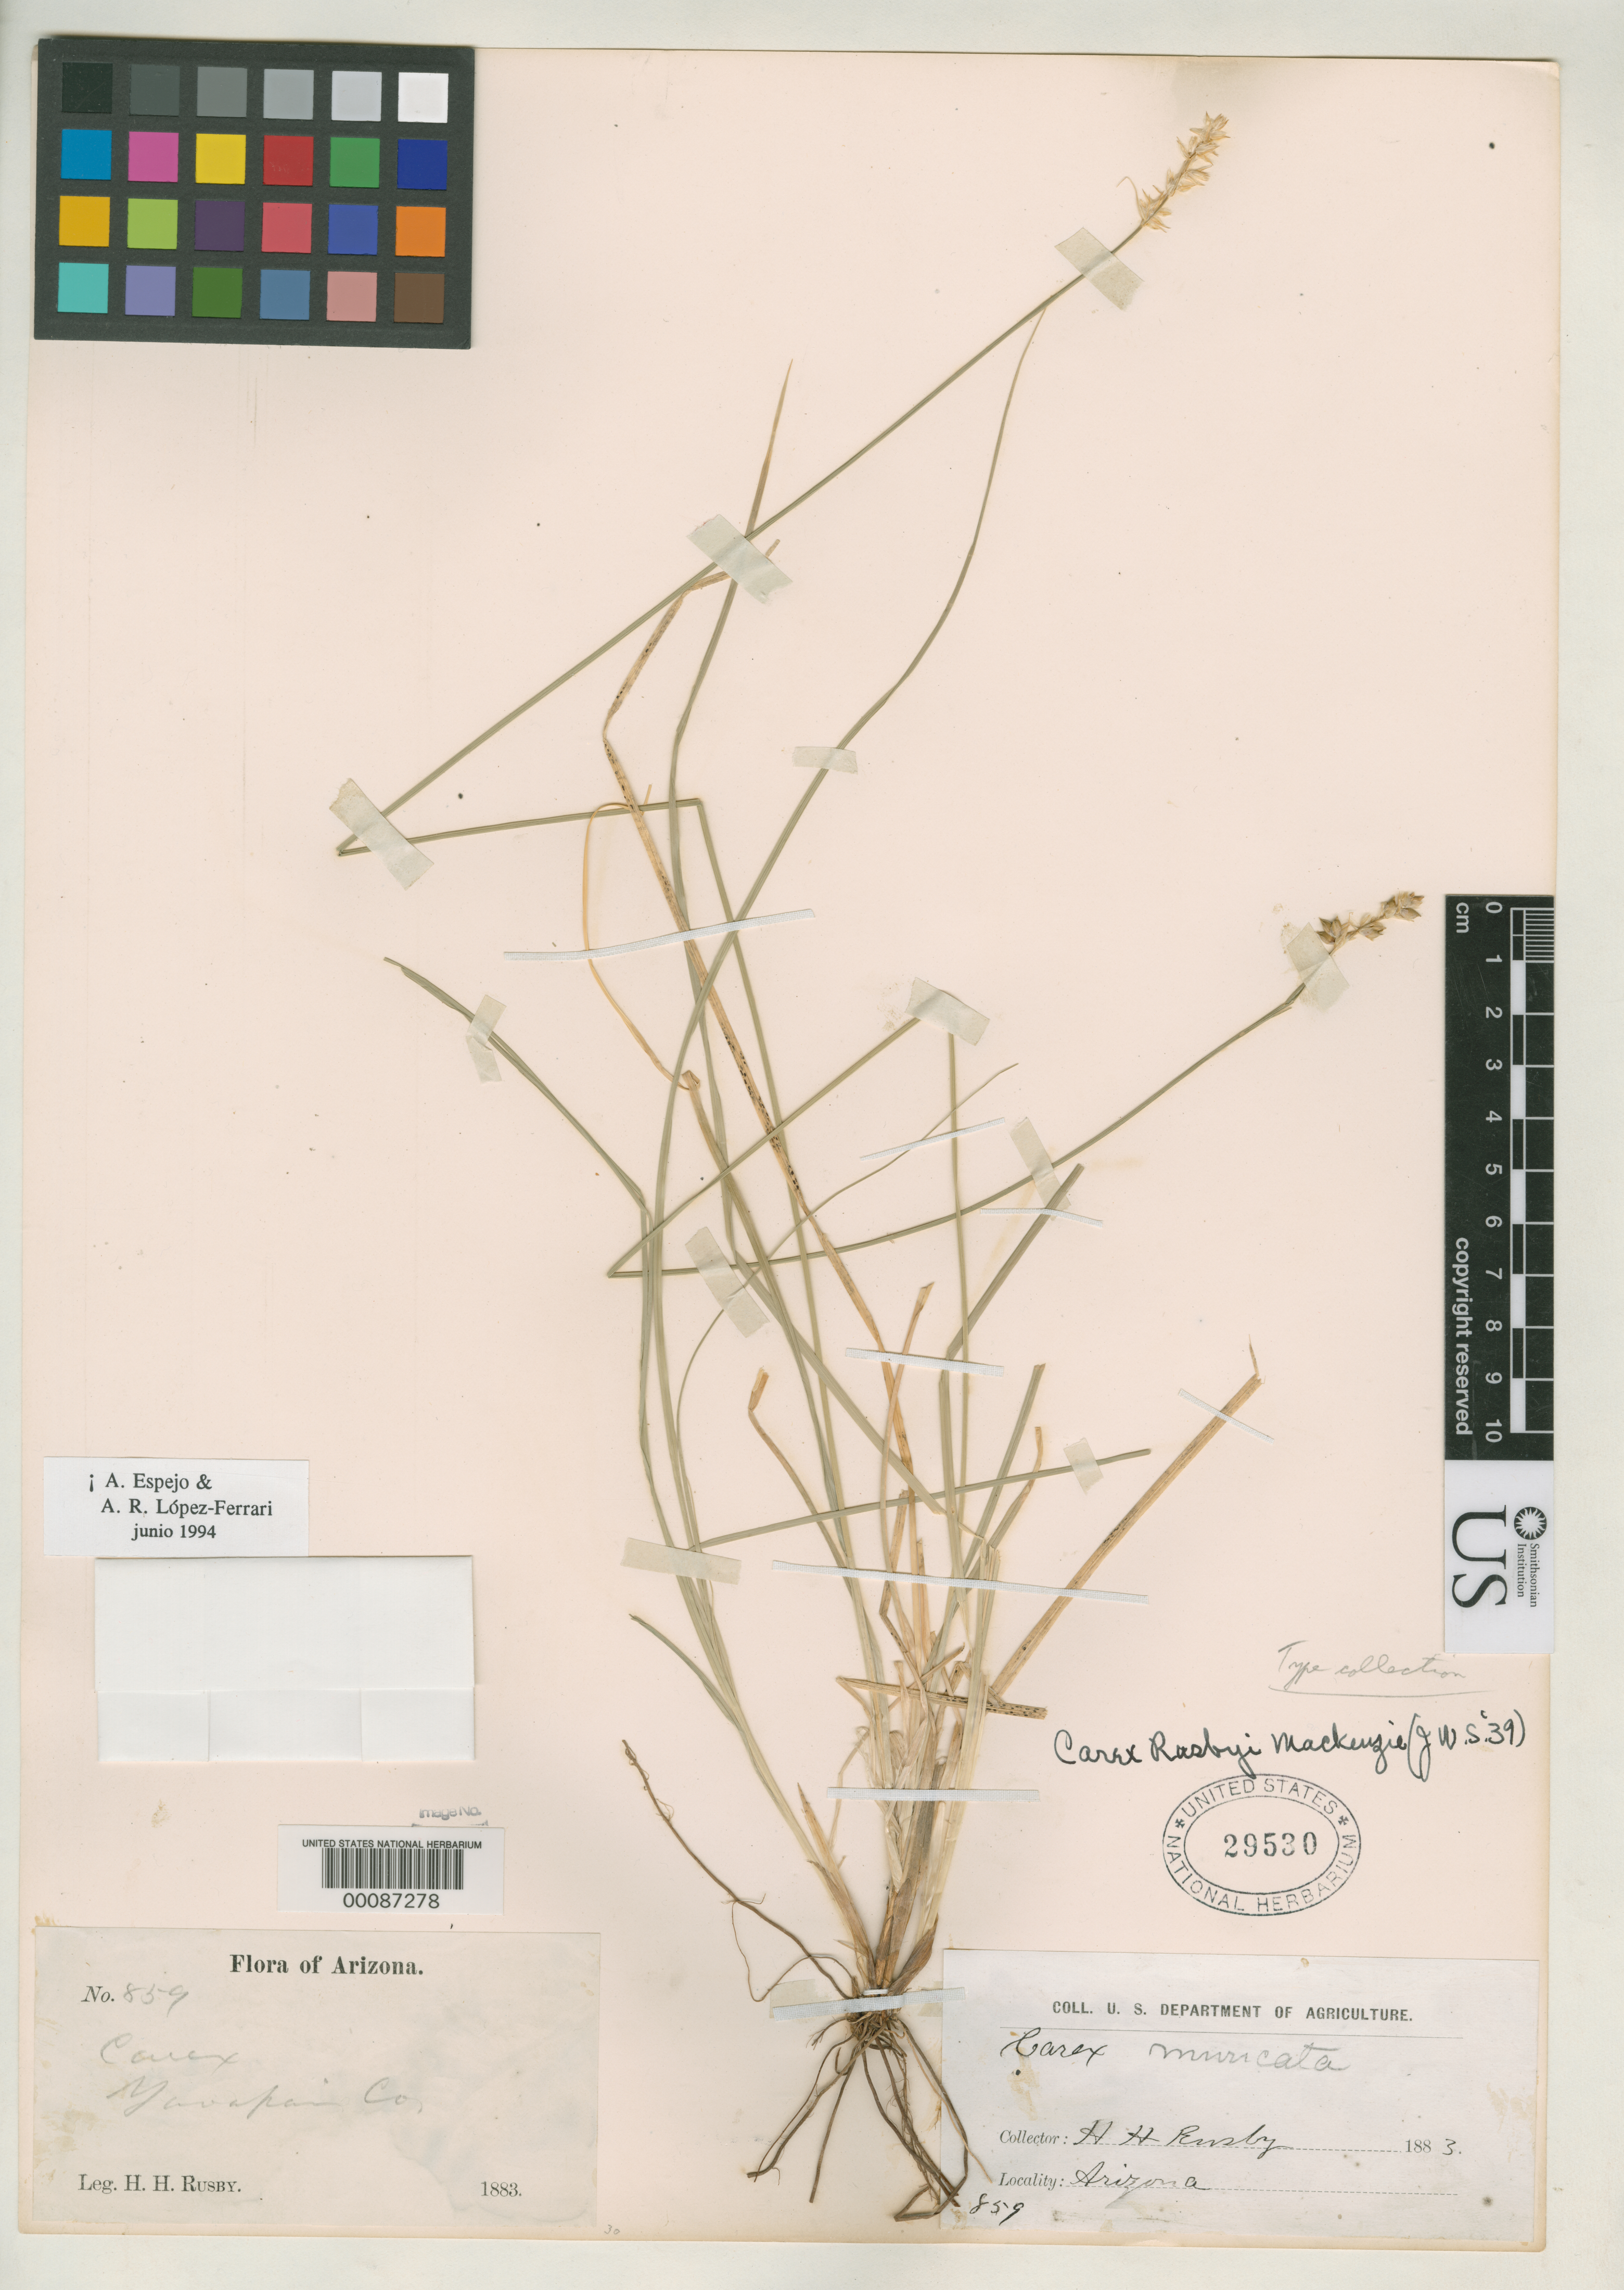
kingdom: Plantae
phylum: Tracheophyta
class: Liliopsida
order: Poales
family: Cyperaceae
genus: Carex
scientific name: Carex rusbyi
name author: Mack.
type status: Isotype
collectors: H. H. Rusby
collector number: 859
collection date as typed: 1883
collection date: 1883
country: United States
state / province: Arizona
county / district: Yavapai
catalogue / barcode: US 29530